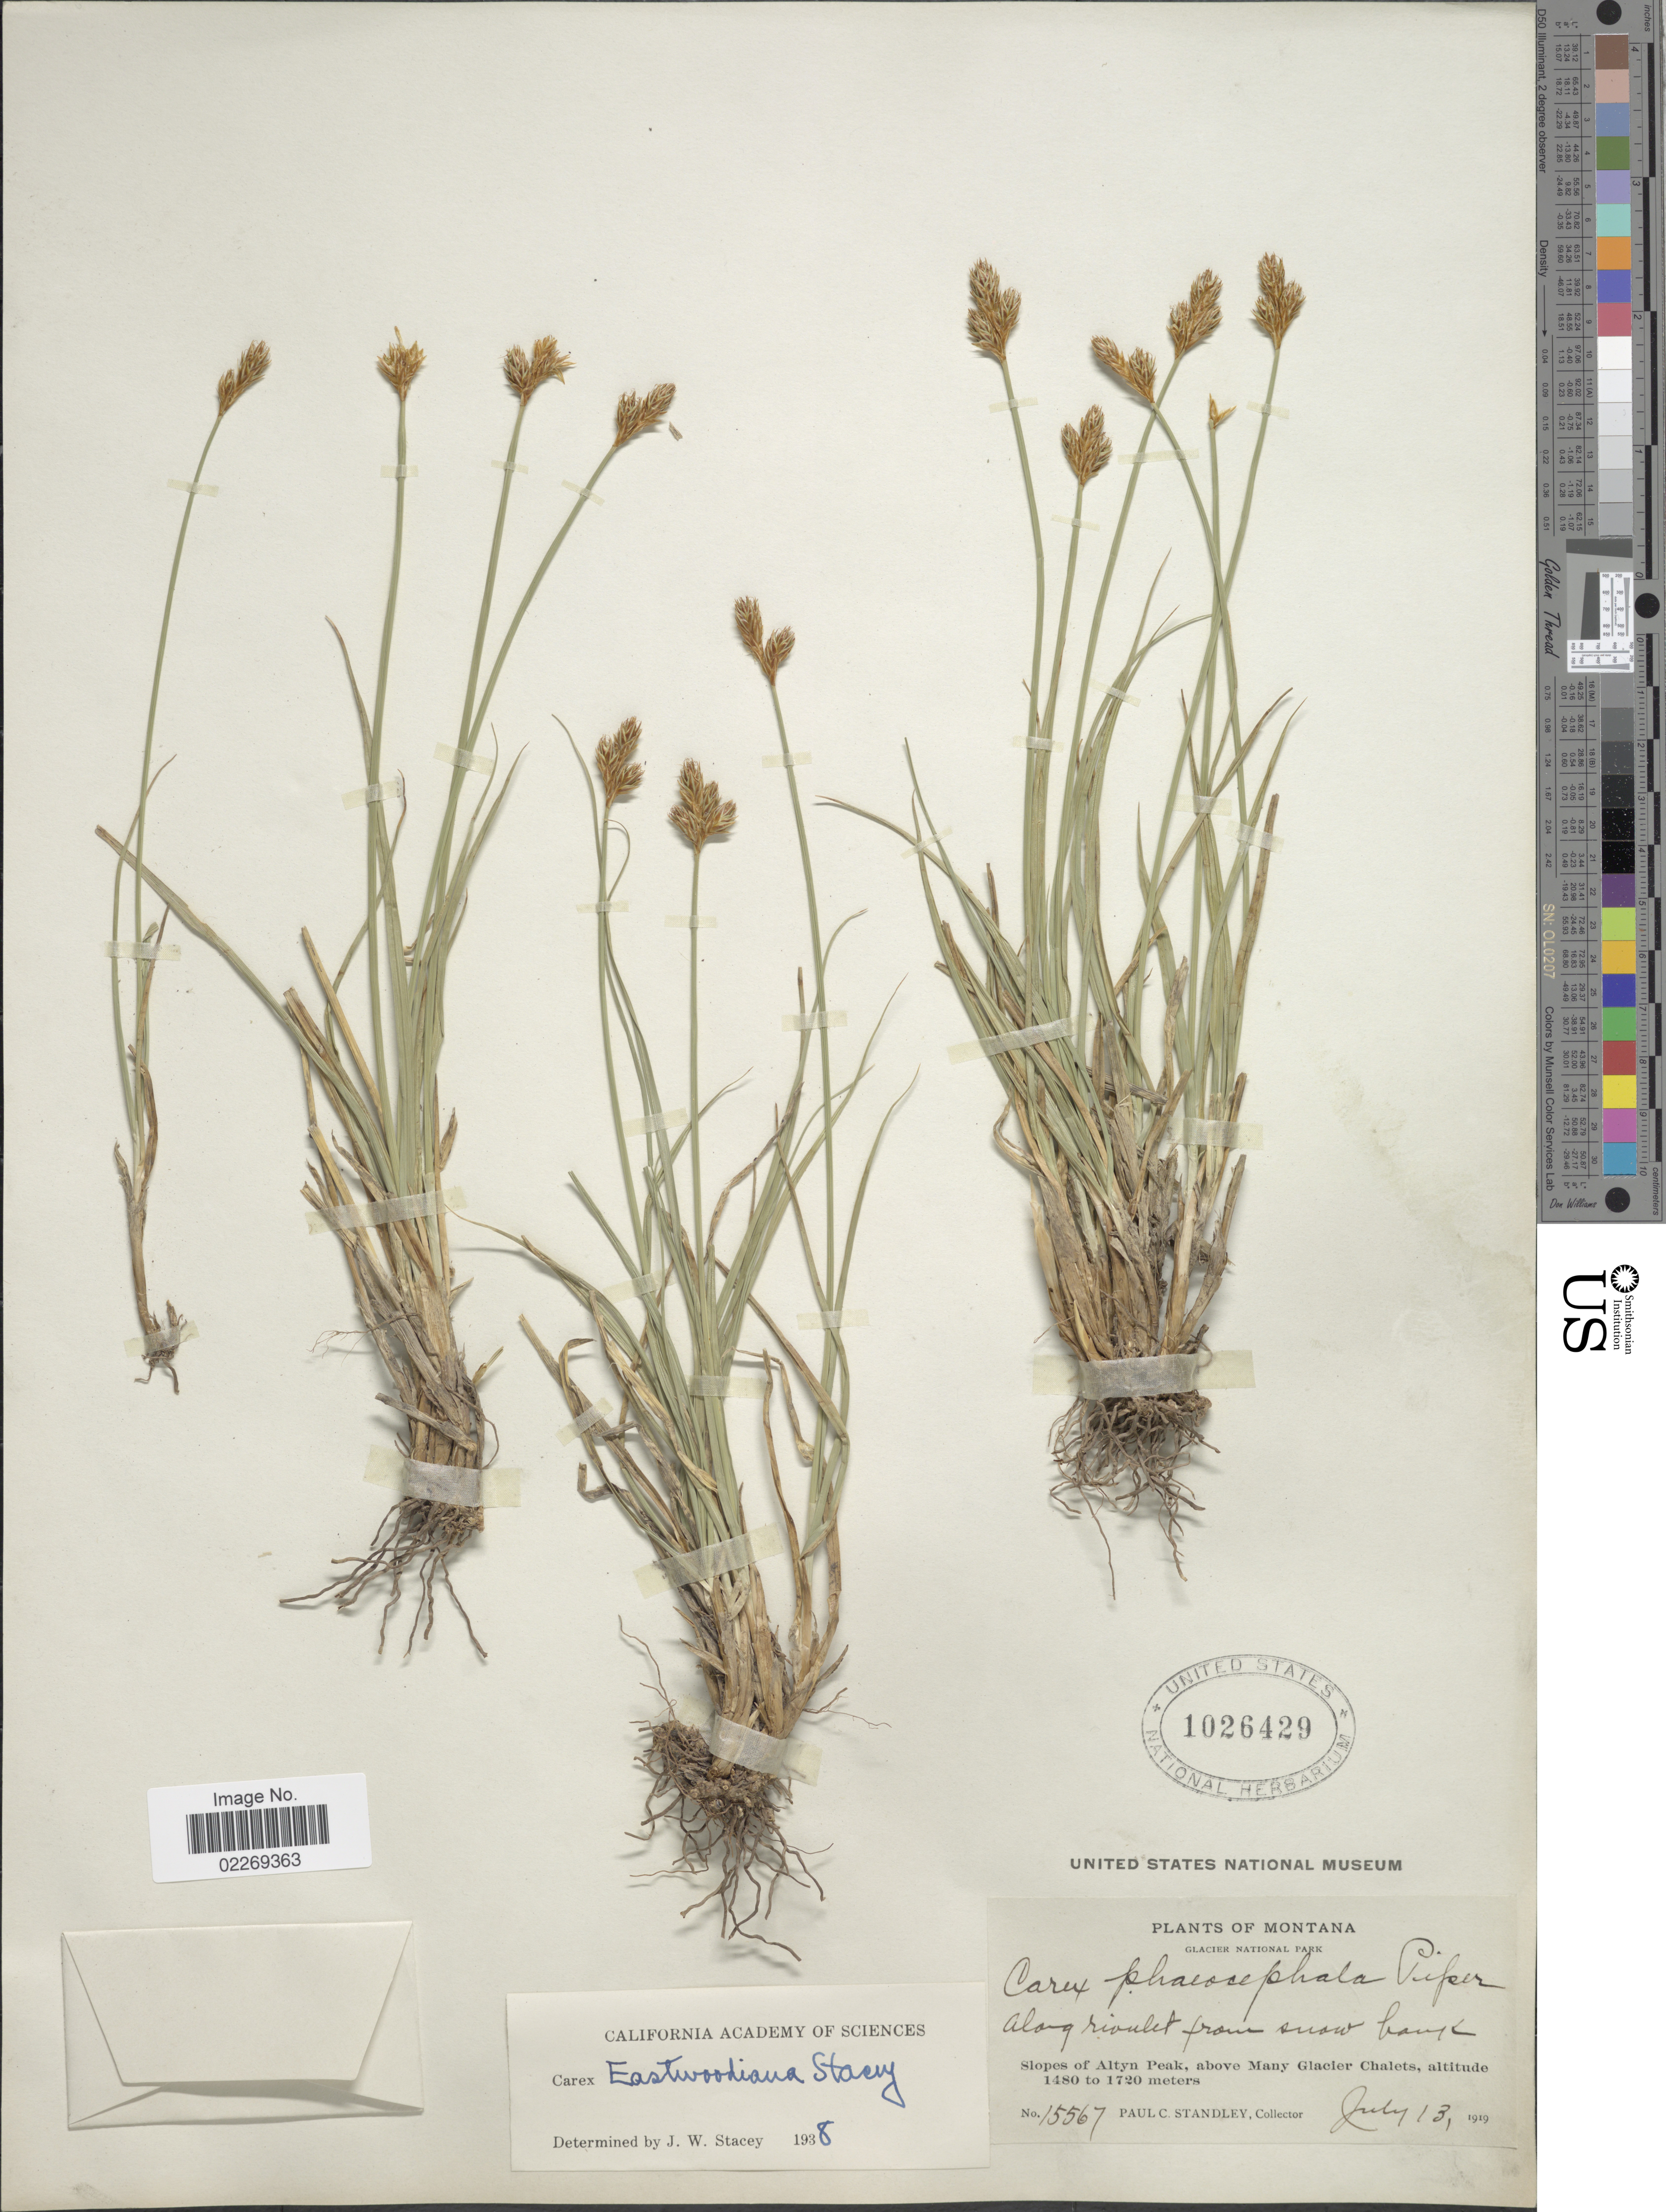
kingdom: Plantae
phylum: Tracheophyta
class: Liliopsida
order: Poales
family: Cyperaceae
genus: Carex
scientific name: Carex tahoensis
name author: Smiley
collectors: P. C. Standley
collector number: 15567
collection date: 1919-07-13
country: United States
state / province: Montana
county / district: Glacier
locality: Glacier National Park. Along rivulet from snow bank. Slopes of Altyn Peak, above Many Glacier Chalets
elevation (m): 1480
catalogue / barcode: US 1026429